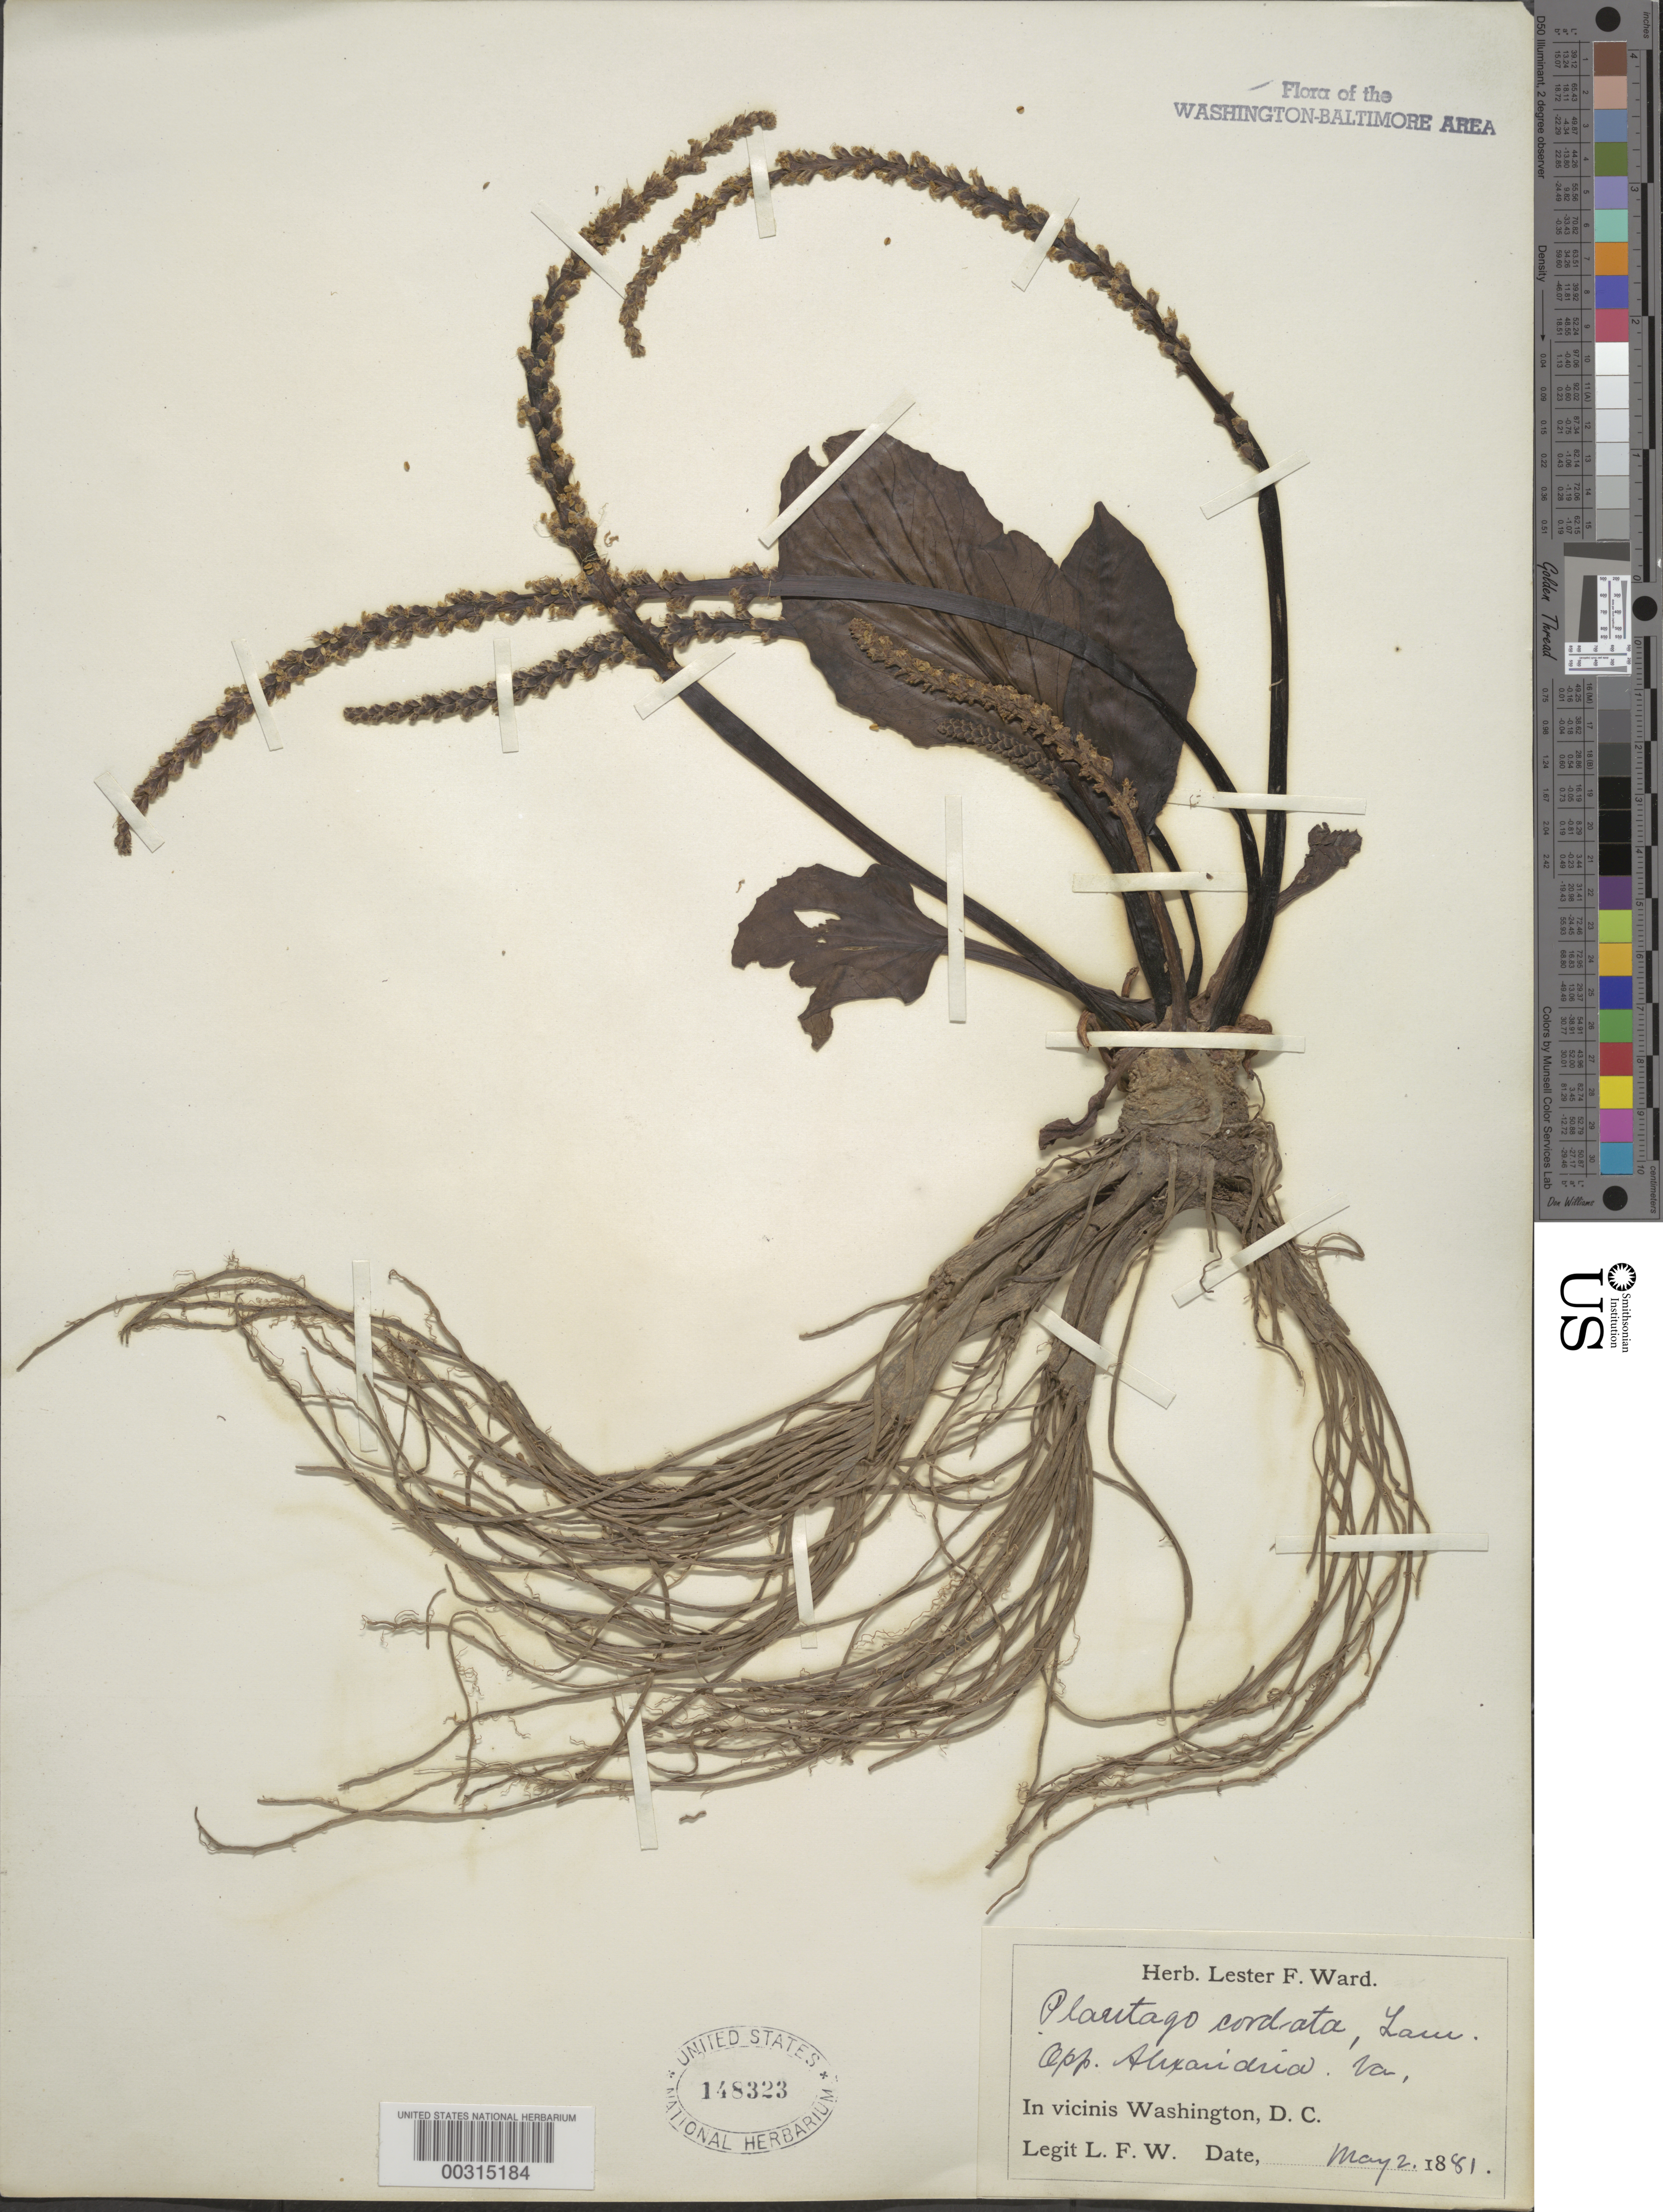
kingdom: Plantae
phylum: Tracheophyta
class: Magnoliopsida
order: Lamiales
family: Plantaginaceae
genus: Plantago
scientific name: Plantago cordata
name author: Lam.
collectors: L. F. Ward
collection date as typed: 02 May 1881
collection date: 1881-05-02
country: United States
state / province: Virginia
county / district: Fairfax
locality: Opposite Alexandria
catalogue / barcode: US 148323